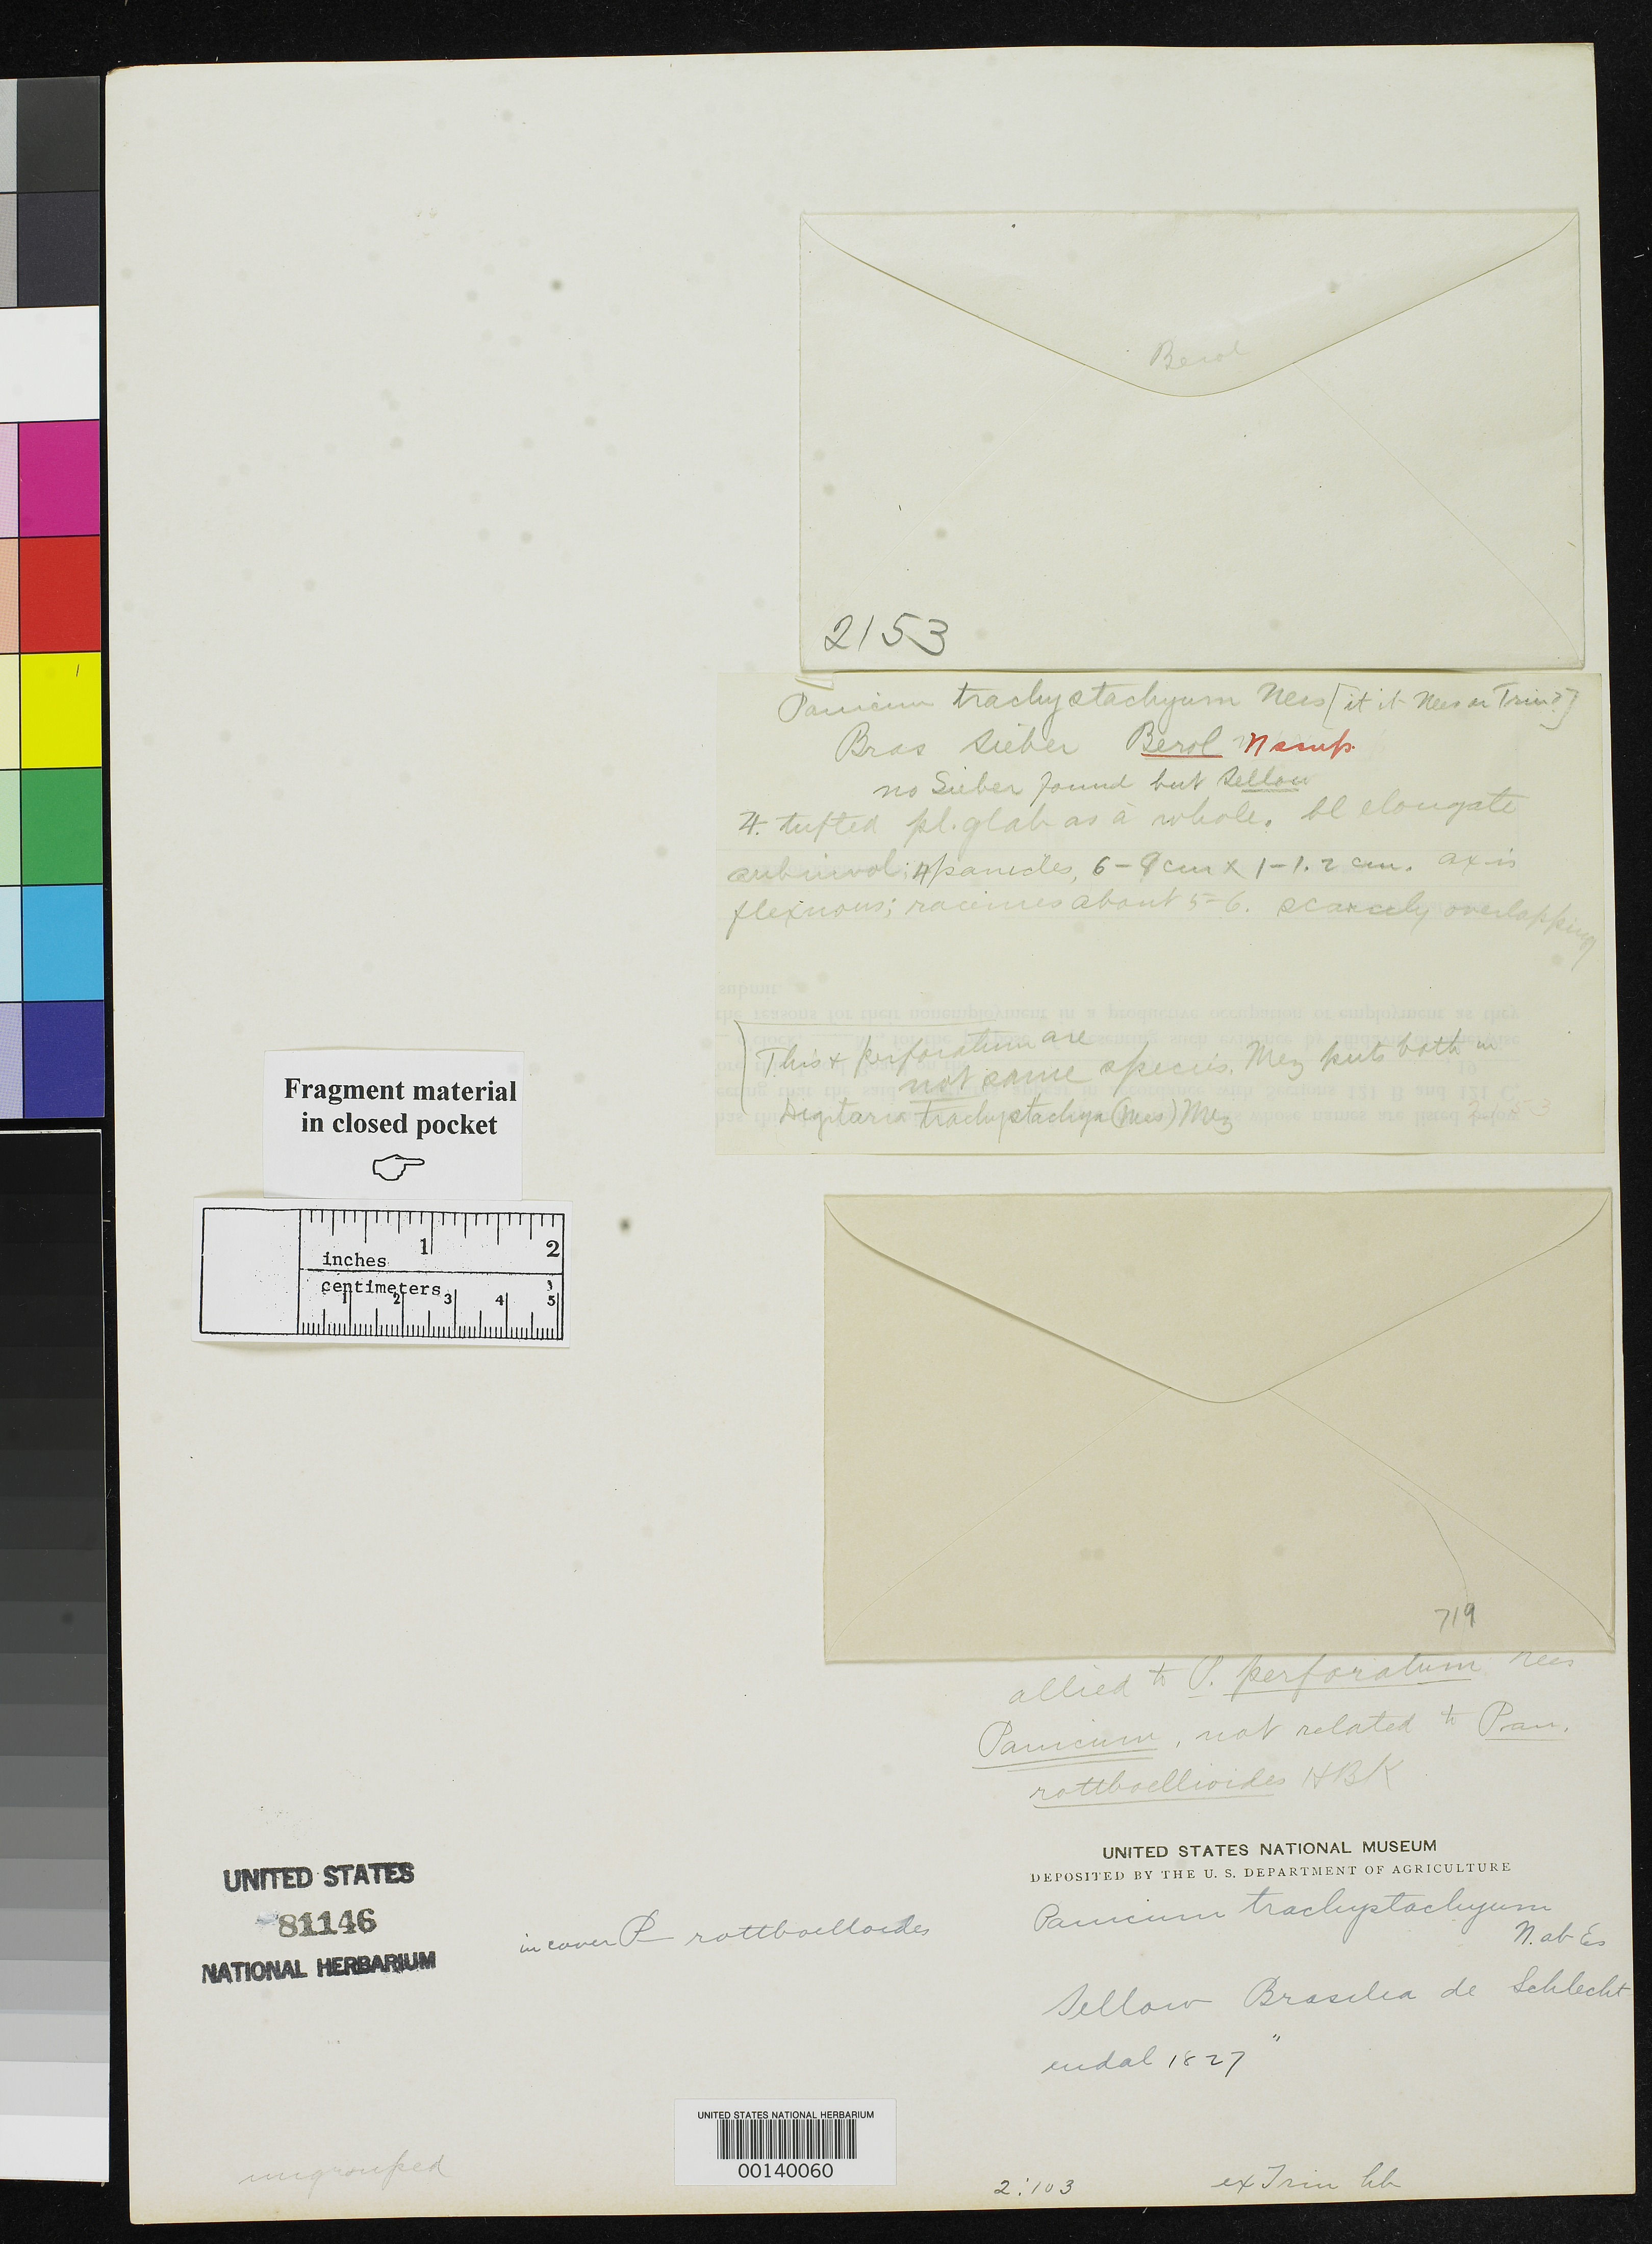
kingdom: Plantae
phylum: Tracheophyta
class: Liliopsida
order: Poales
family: Poaceae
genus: Panicum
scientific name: Panicum trachystachyum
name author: Nees in Mart.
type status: Isoneotype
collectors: F. Sellow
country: Brazil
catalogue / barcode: US 81146